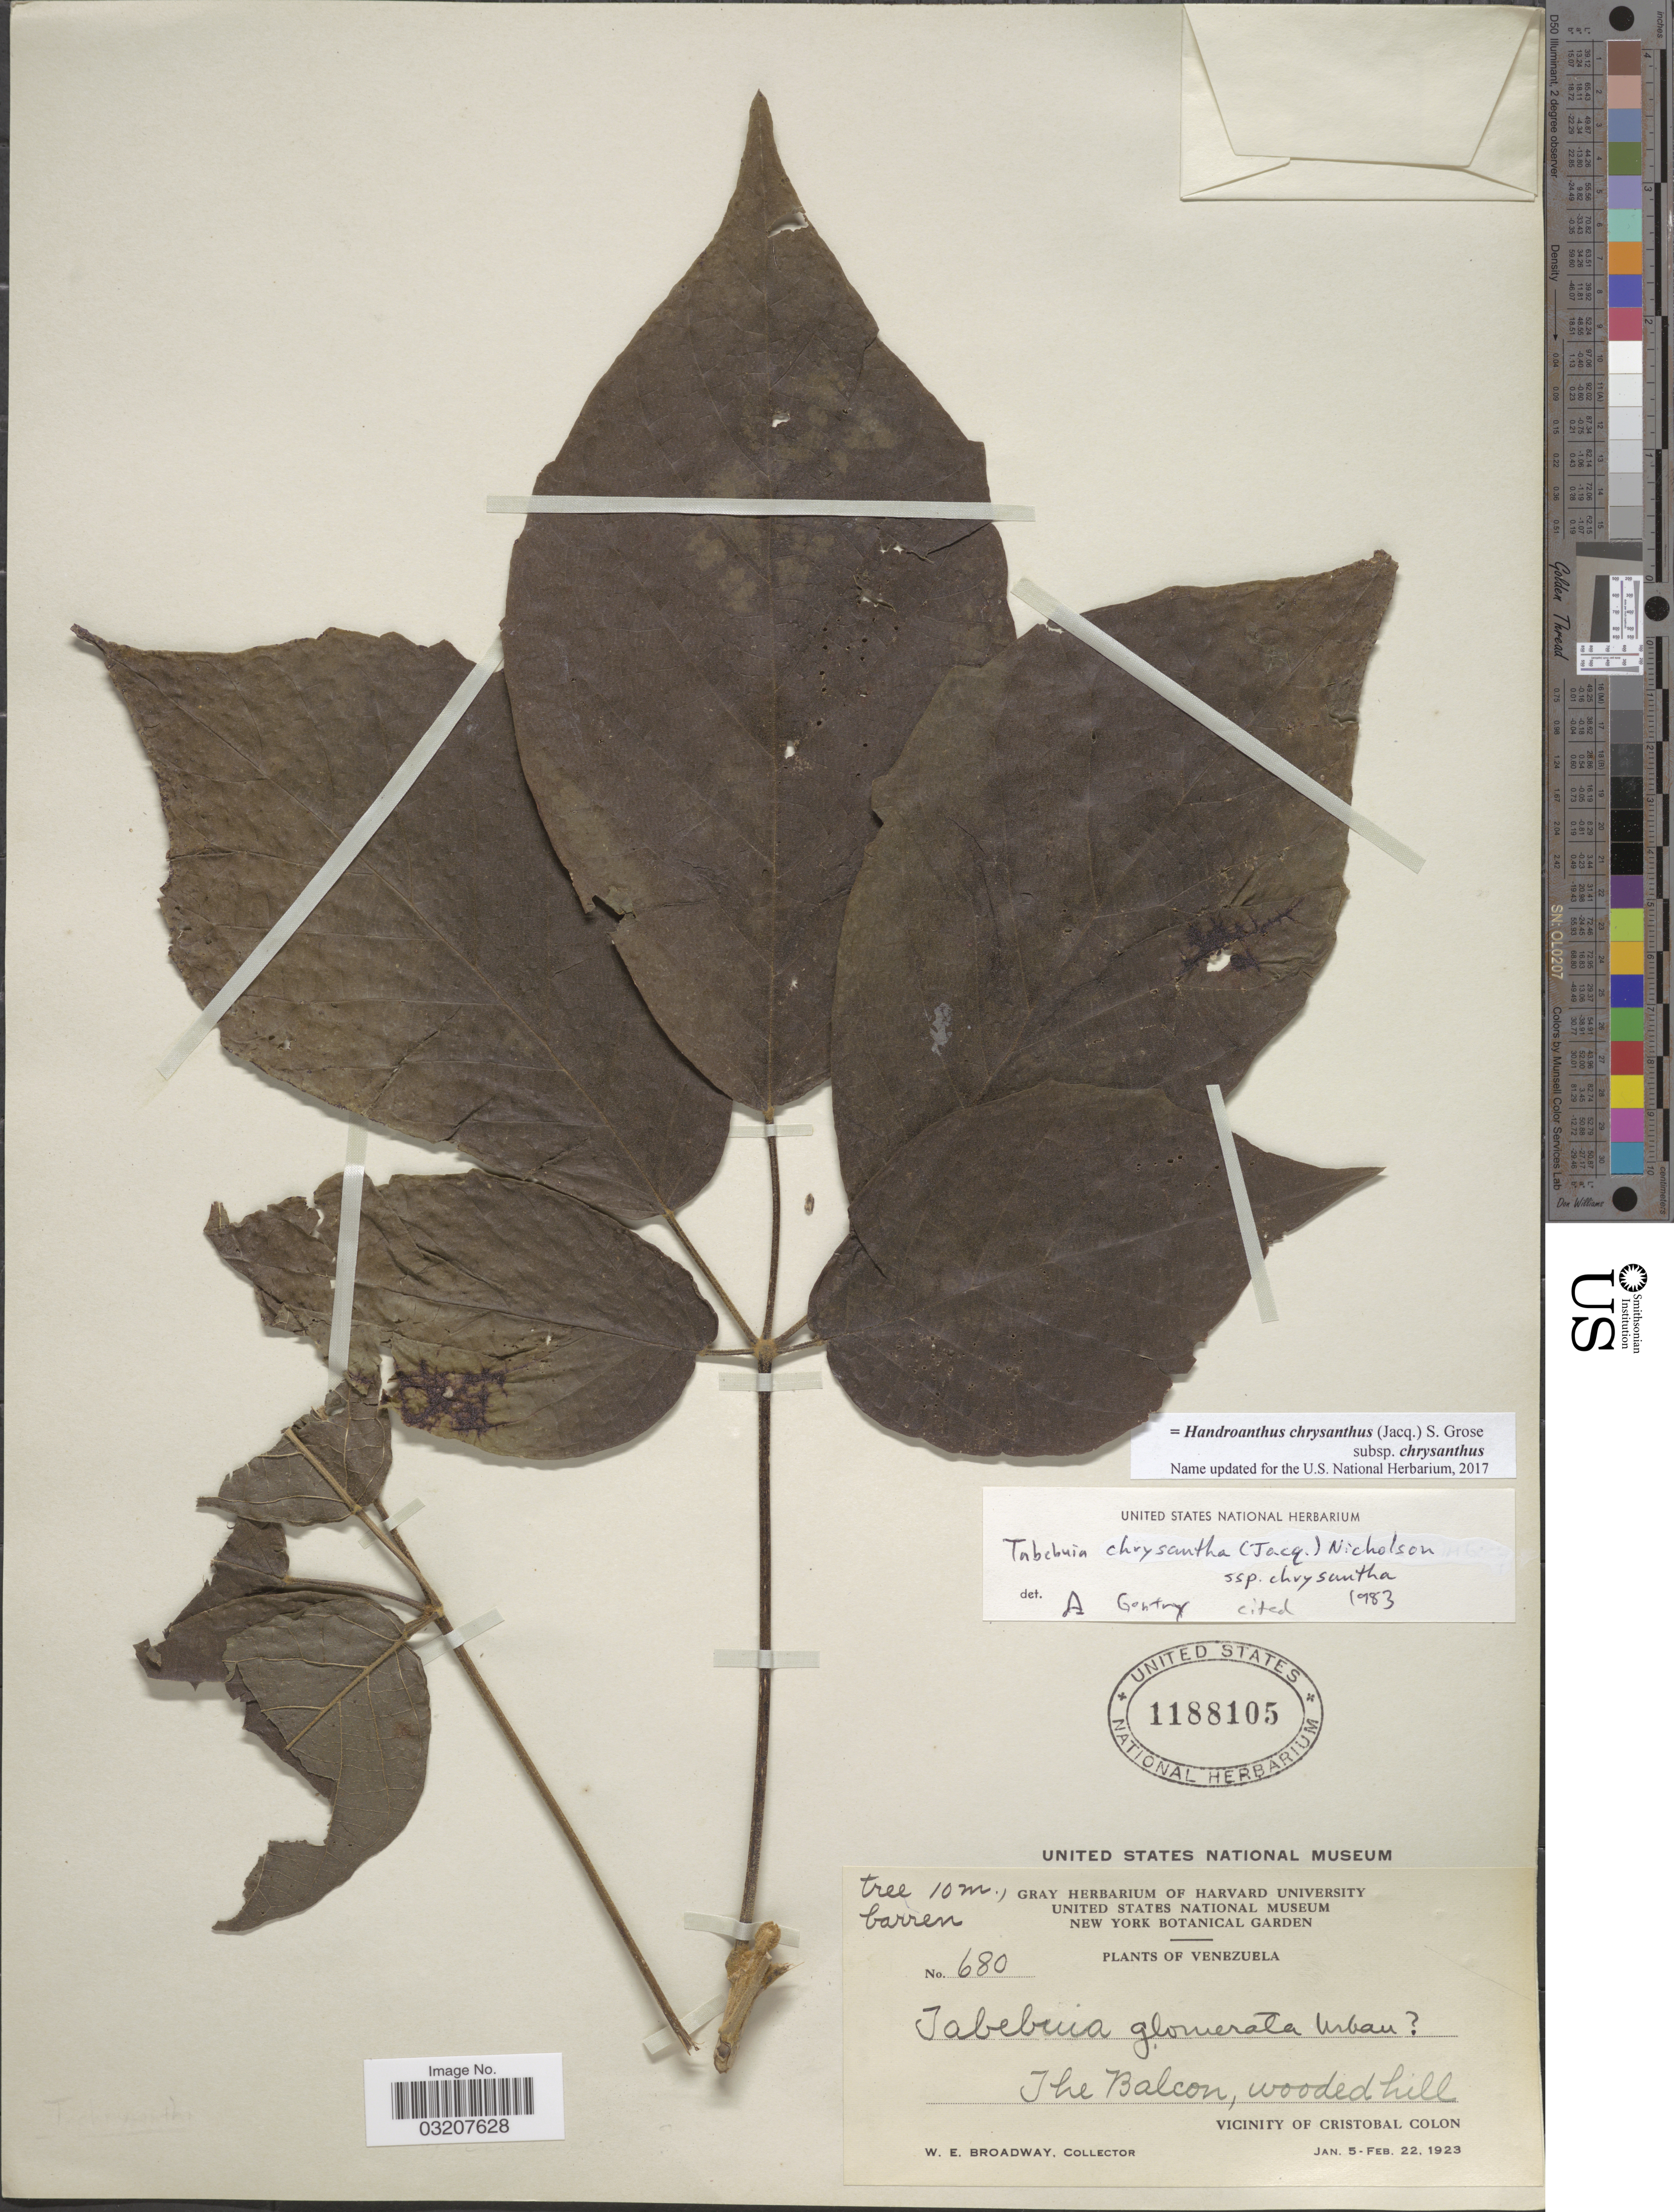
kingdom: Plantae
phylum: Tracheophyta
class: Magnoliopsida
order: Lamiales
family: Bignoniaceae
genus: Handroanthus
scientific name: Handroanthus chrysanthus subsp. chrysanthus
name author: (Jacq.) S.O. Grose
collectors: W. E. Broadway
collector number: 680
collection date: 1923-01-05/1923-02-22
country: Venezuela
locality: The Balcon, wooded hill, Vicinity of Cristobal Colon.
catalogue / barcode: US 1188105